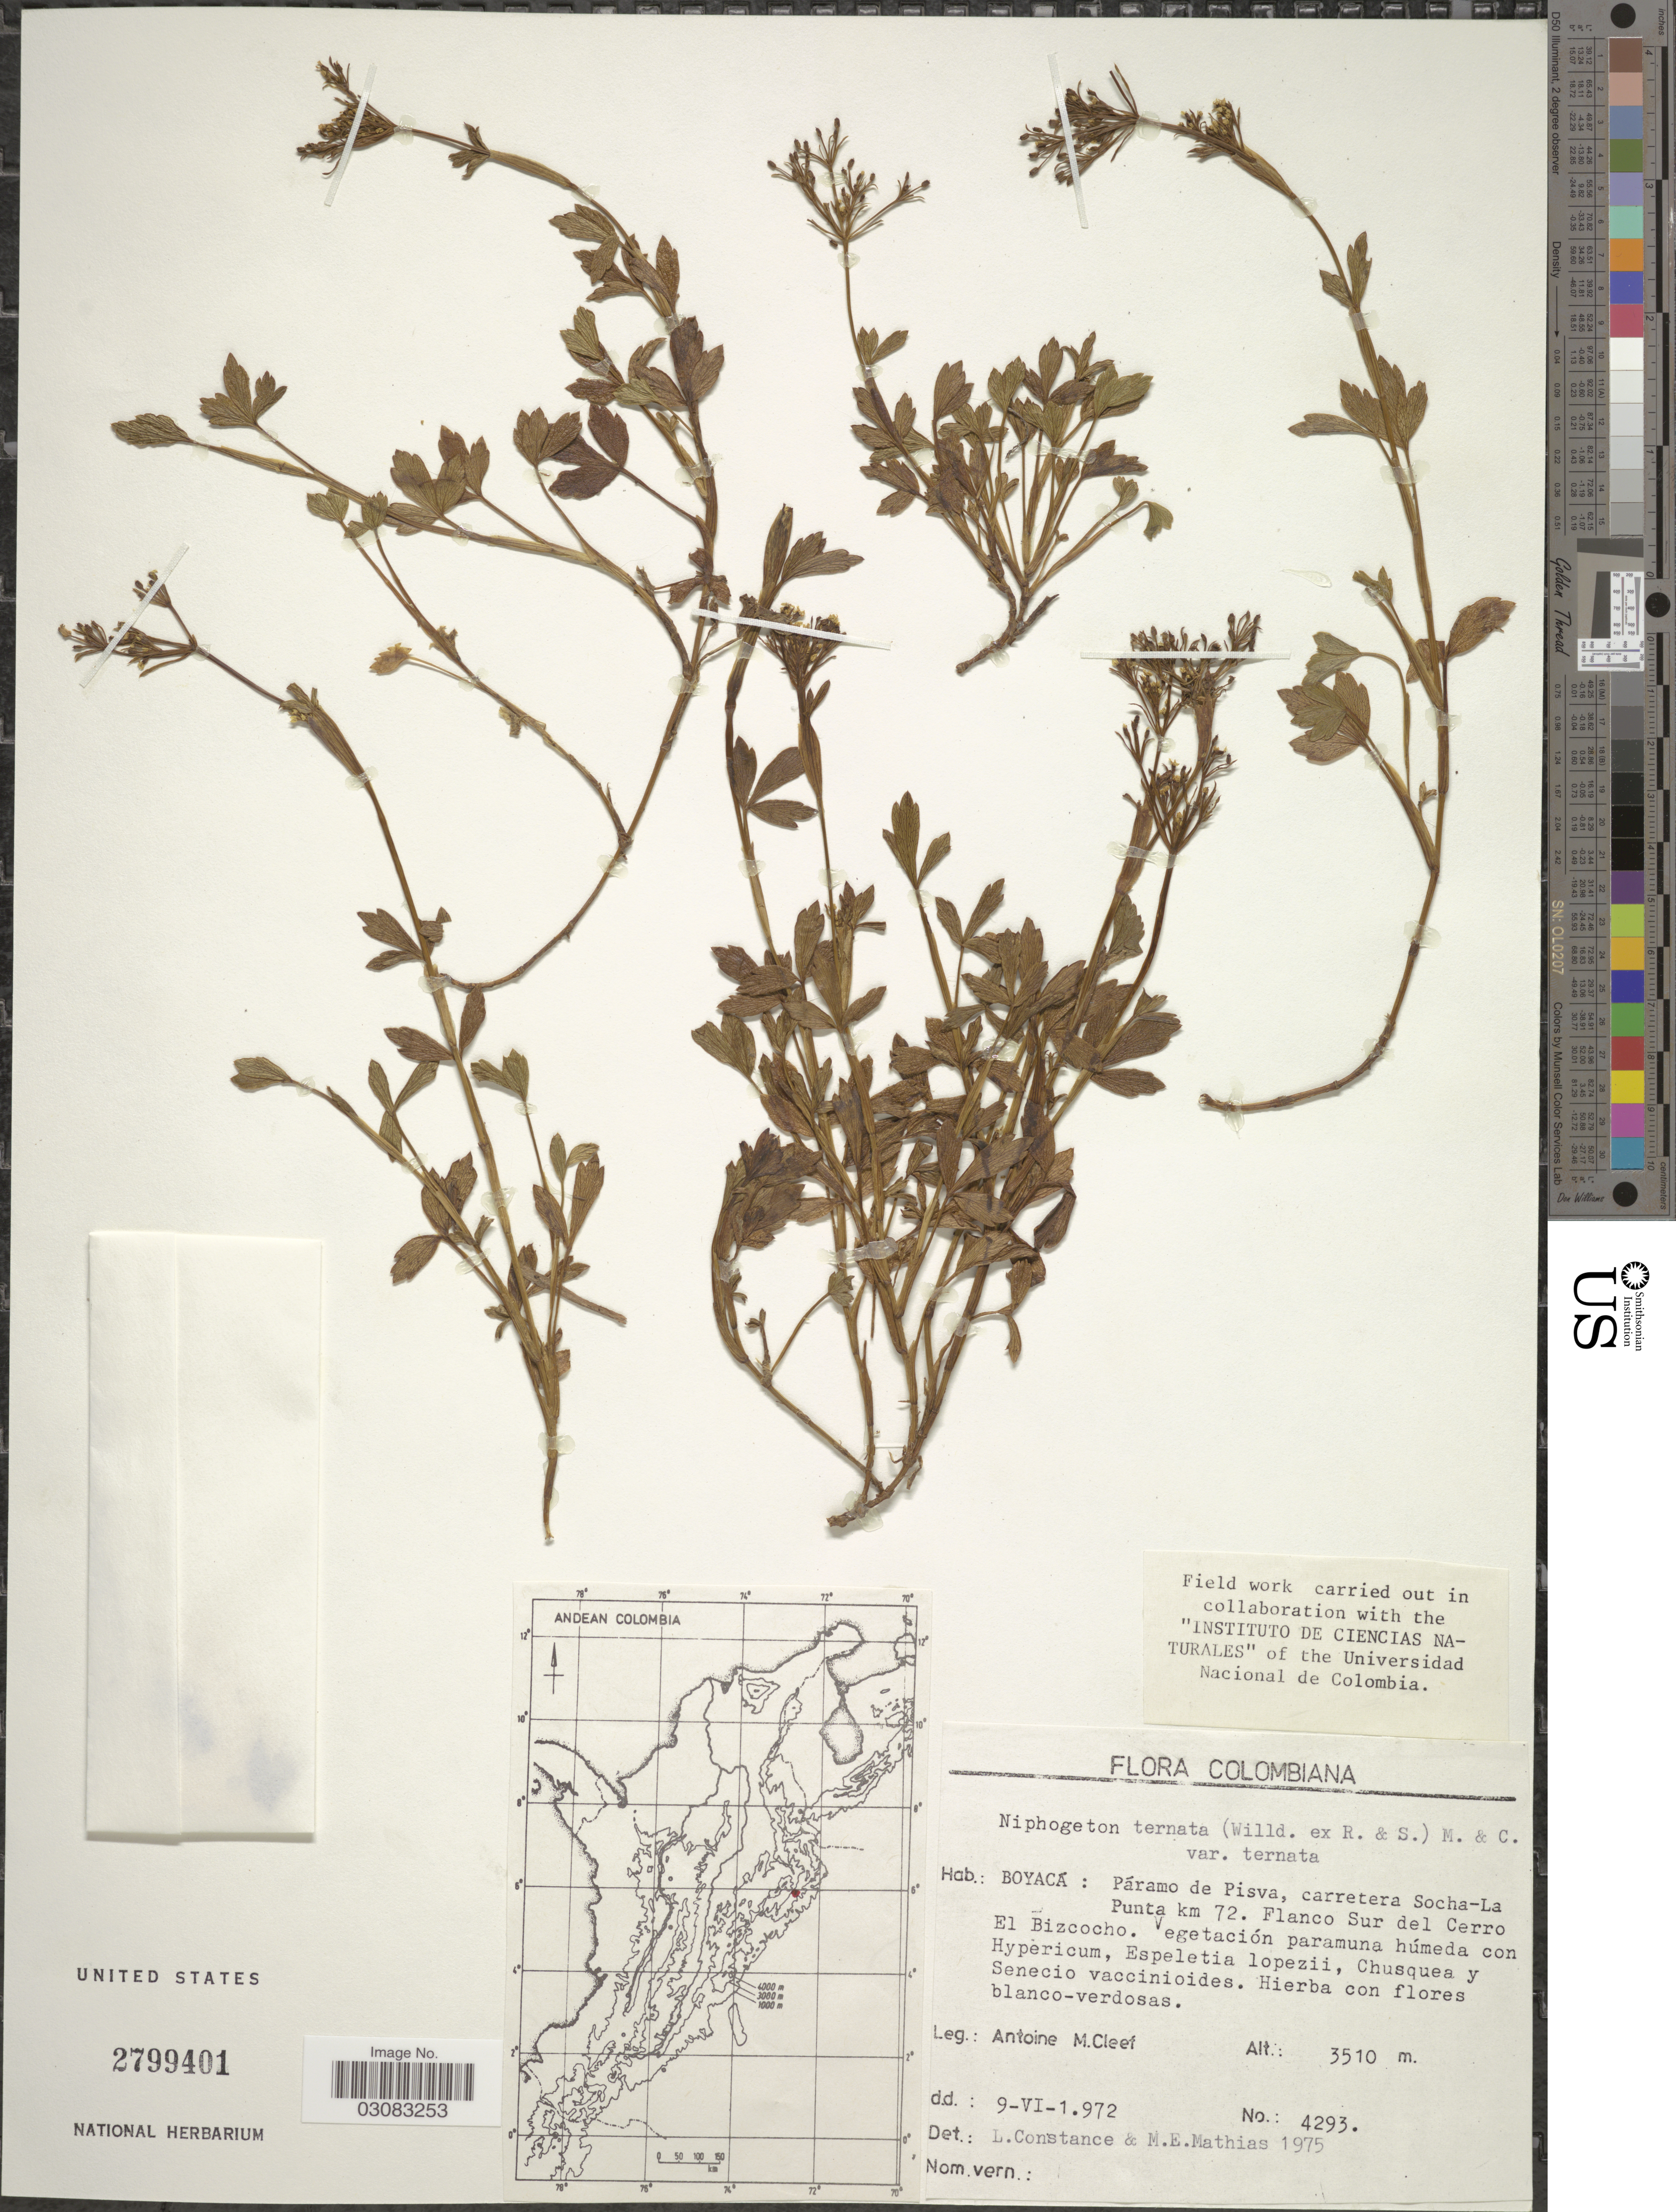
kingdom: Plantae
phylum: Tracheophyta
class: Magnoliopsida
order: Apiales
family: Apiaceae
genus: Niphogeton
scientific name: Niphogeton ternata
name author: (Willd. ex Schltr.) Mathias & Constance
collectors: A. M. Cleef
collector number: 4293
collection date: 1972-06-09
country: Colombia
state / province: Boyacá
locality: Páramo de Pisva, carretera Socha-La Punta km 72. Flanco Sur del Cerro El Bizcocho.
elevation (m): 3510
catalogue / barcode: US 2799401